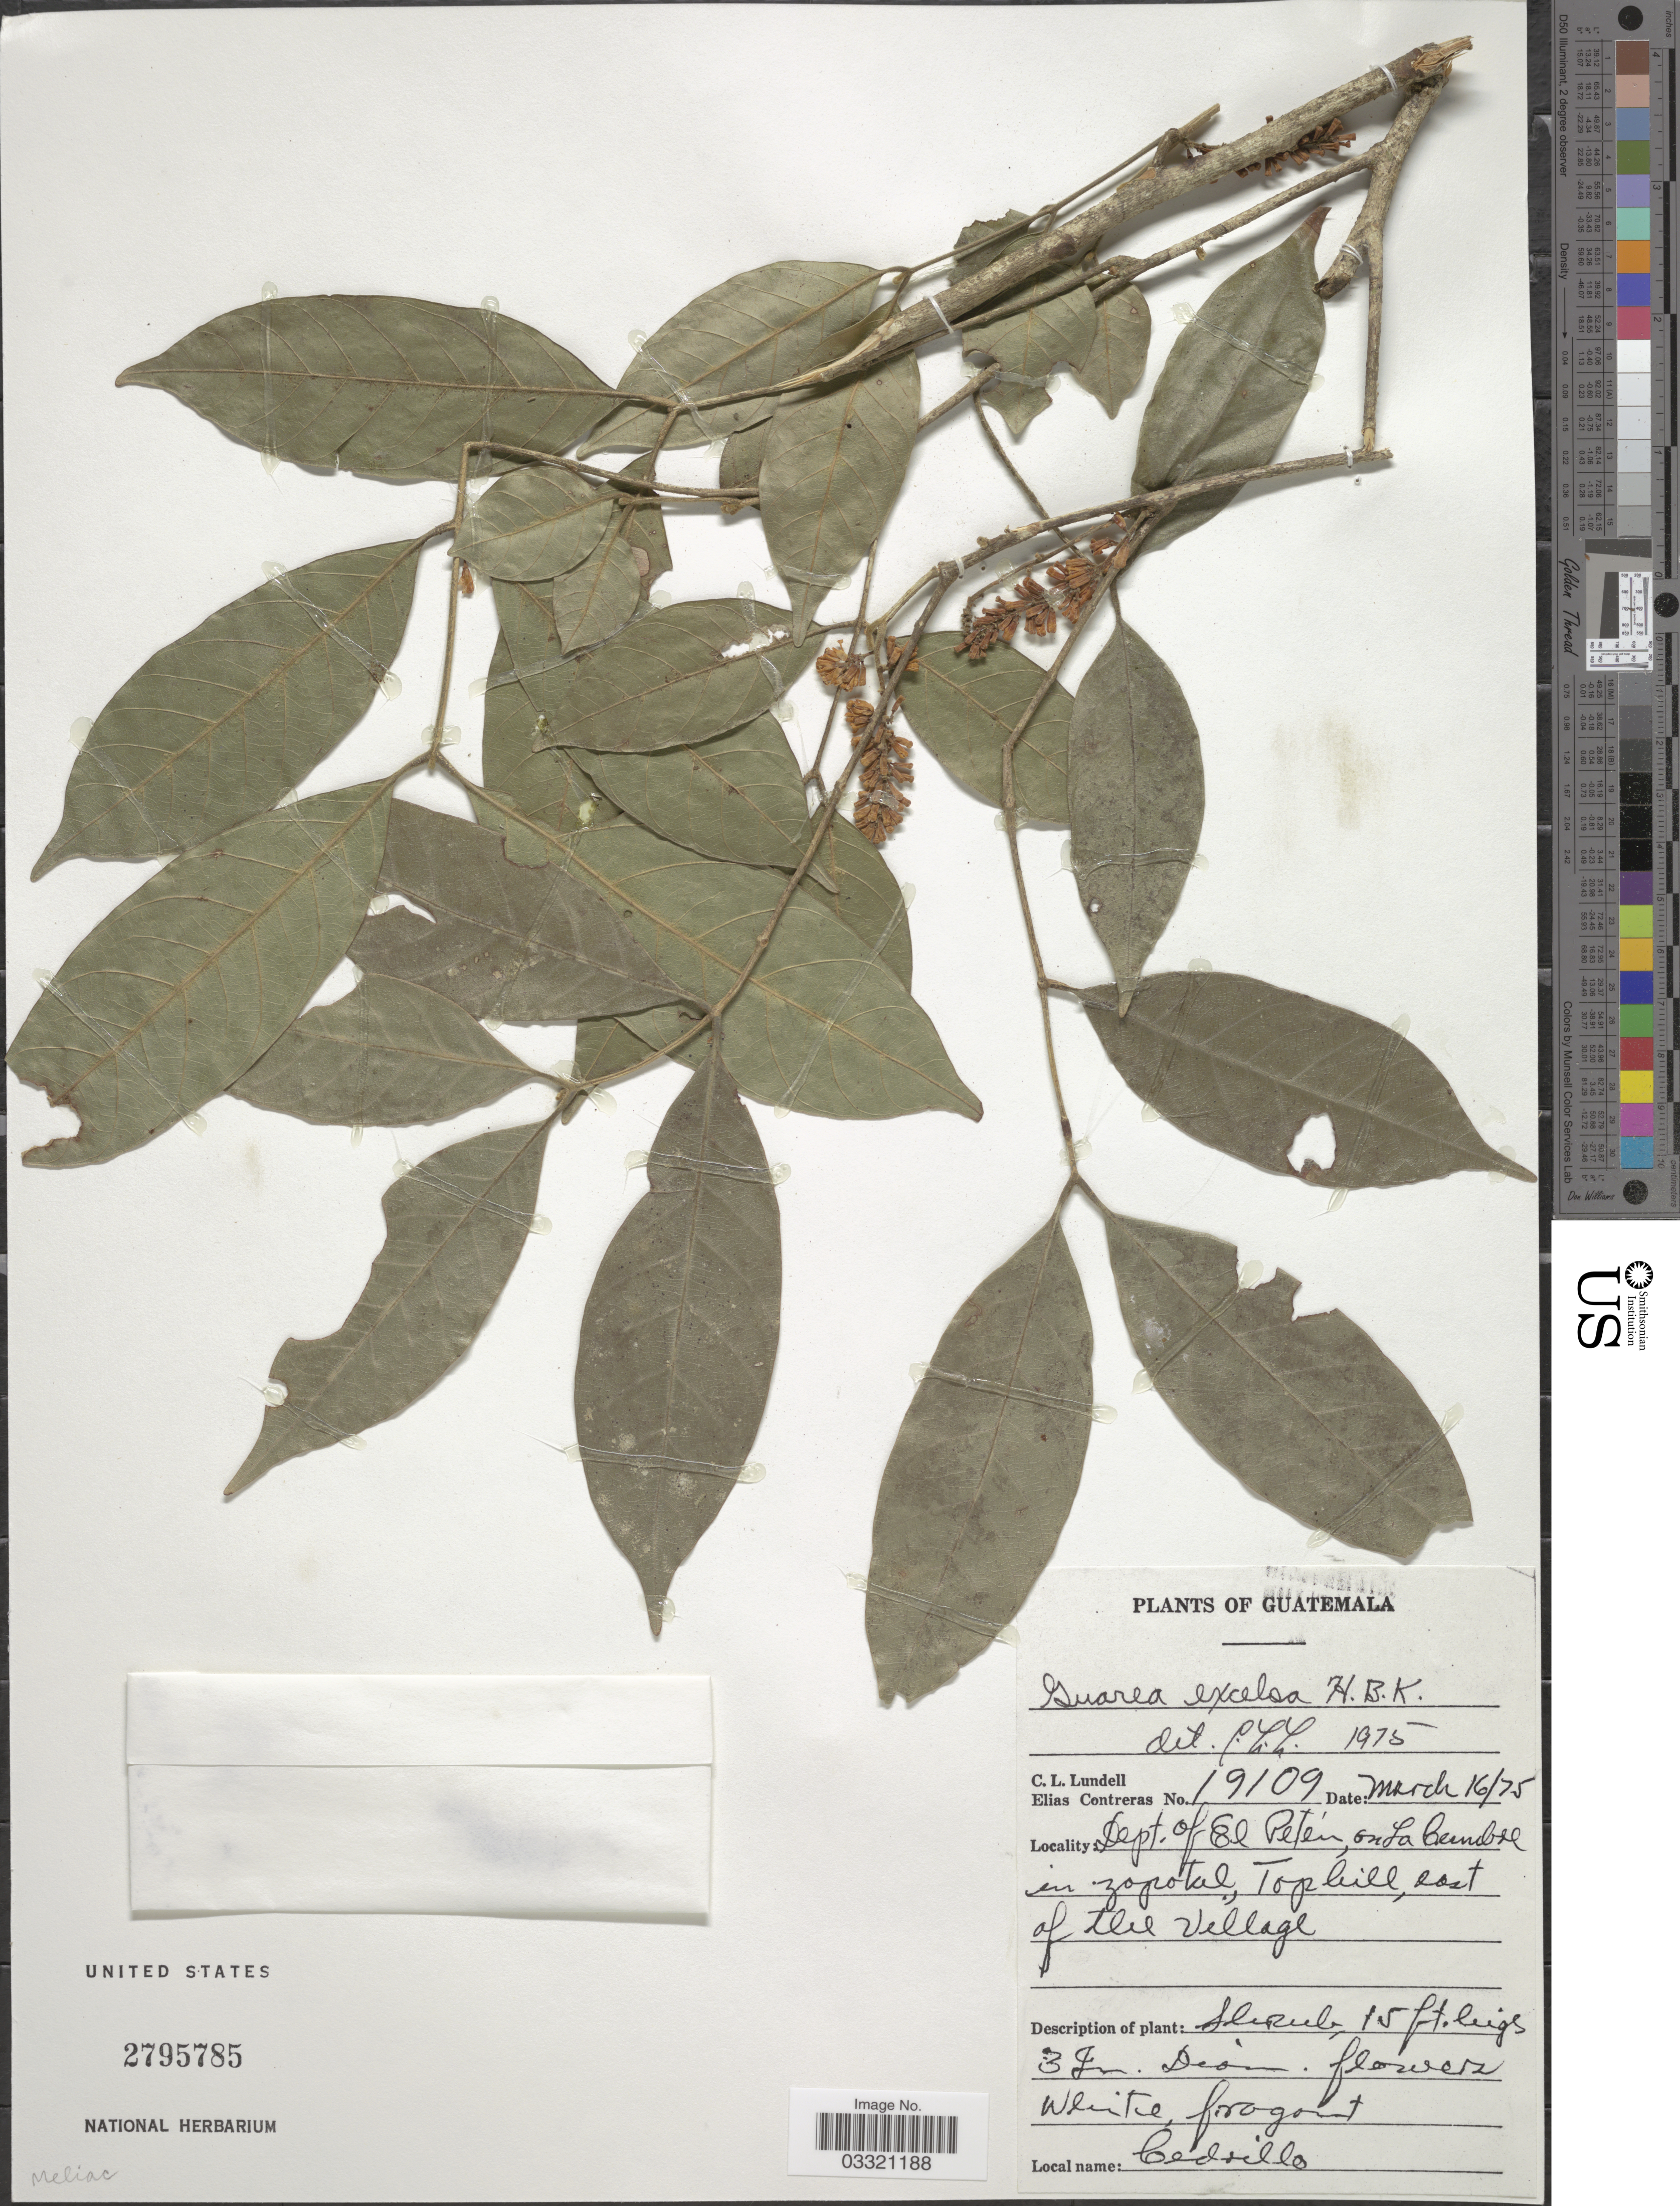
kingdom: Plantae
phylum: Tracheophyta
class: Magnoliopsida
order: Sapindales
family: Meliaceae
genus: Guarea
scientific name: Guarea glabra subsp. excelsa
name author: (Kunth) T.D. Penn.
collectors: C. L. Lundell & E. Contreras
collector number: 19109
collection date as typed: Transcribed d/m/y: 16/3/75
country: Guatemala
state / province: El Petén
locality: Dept. El Petén, on La Cumbre in zopotal, Top hill, east of the village.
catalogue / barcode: US 2795785